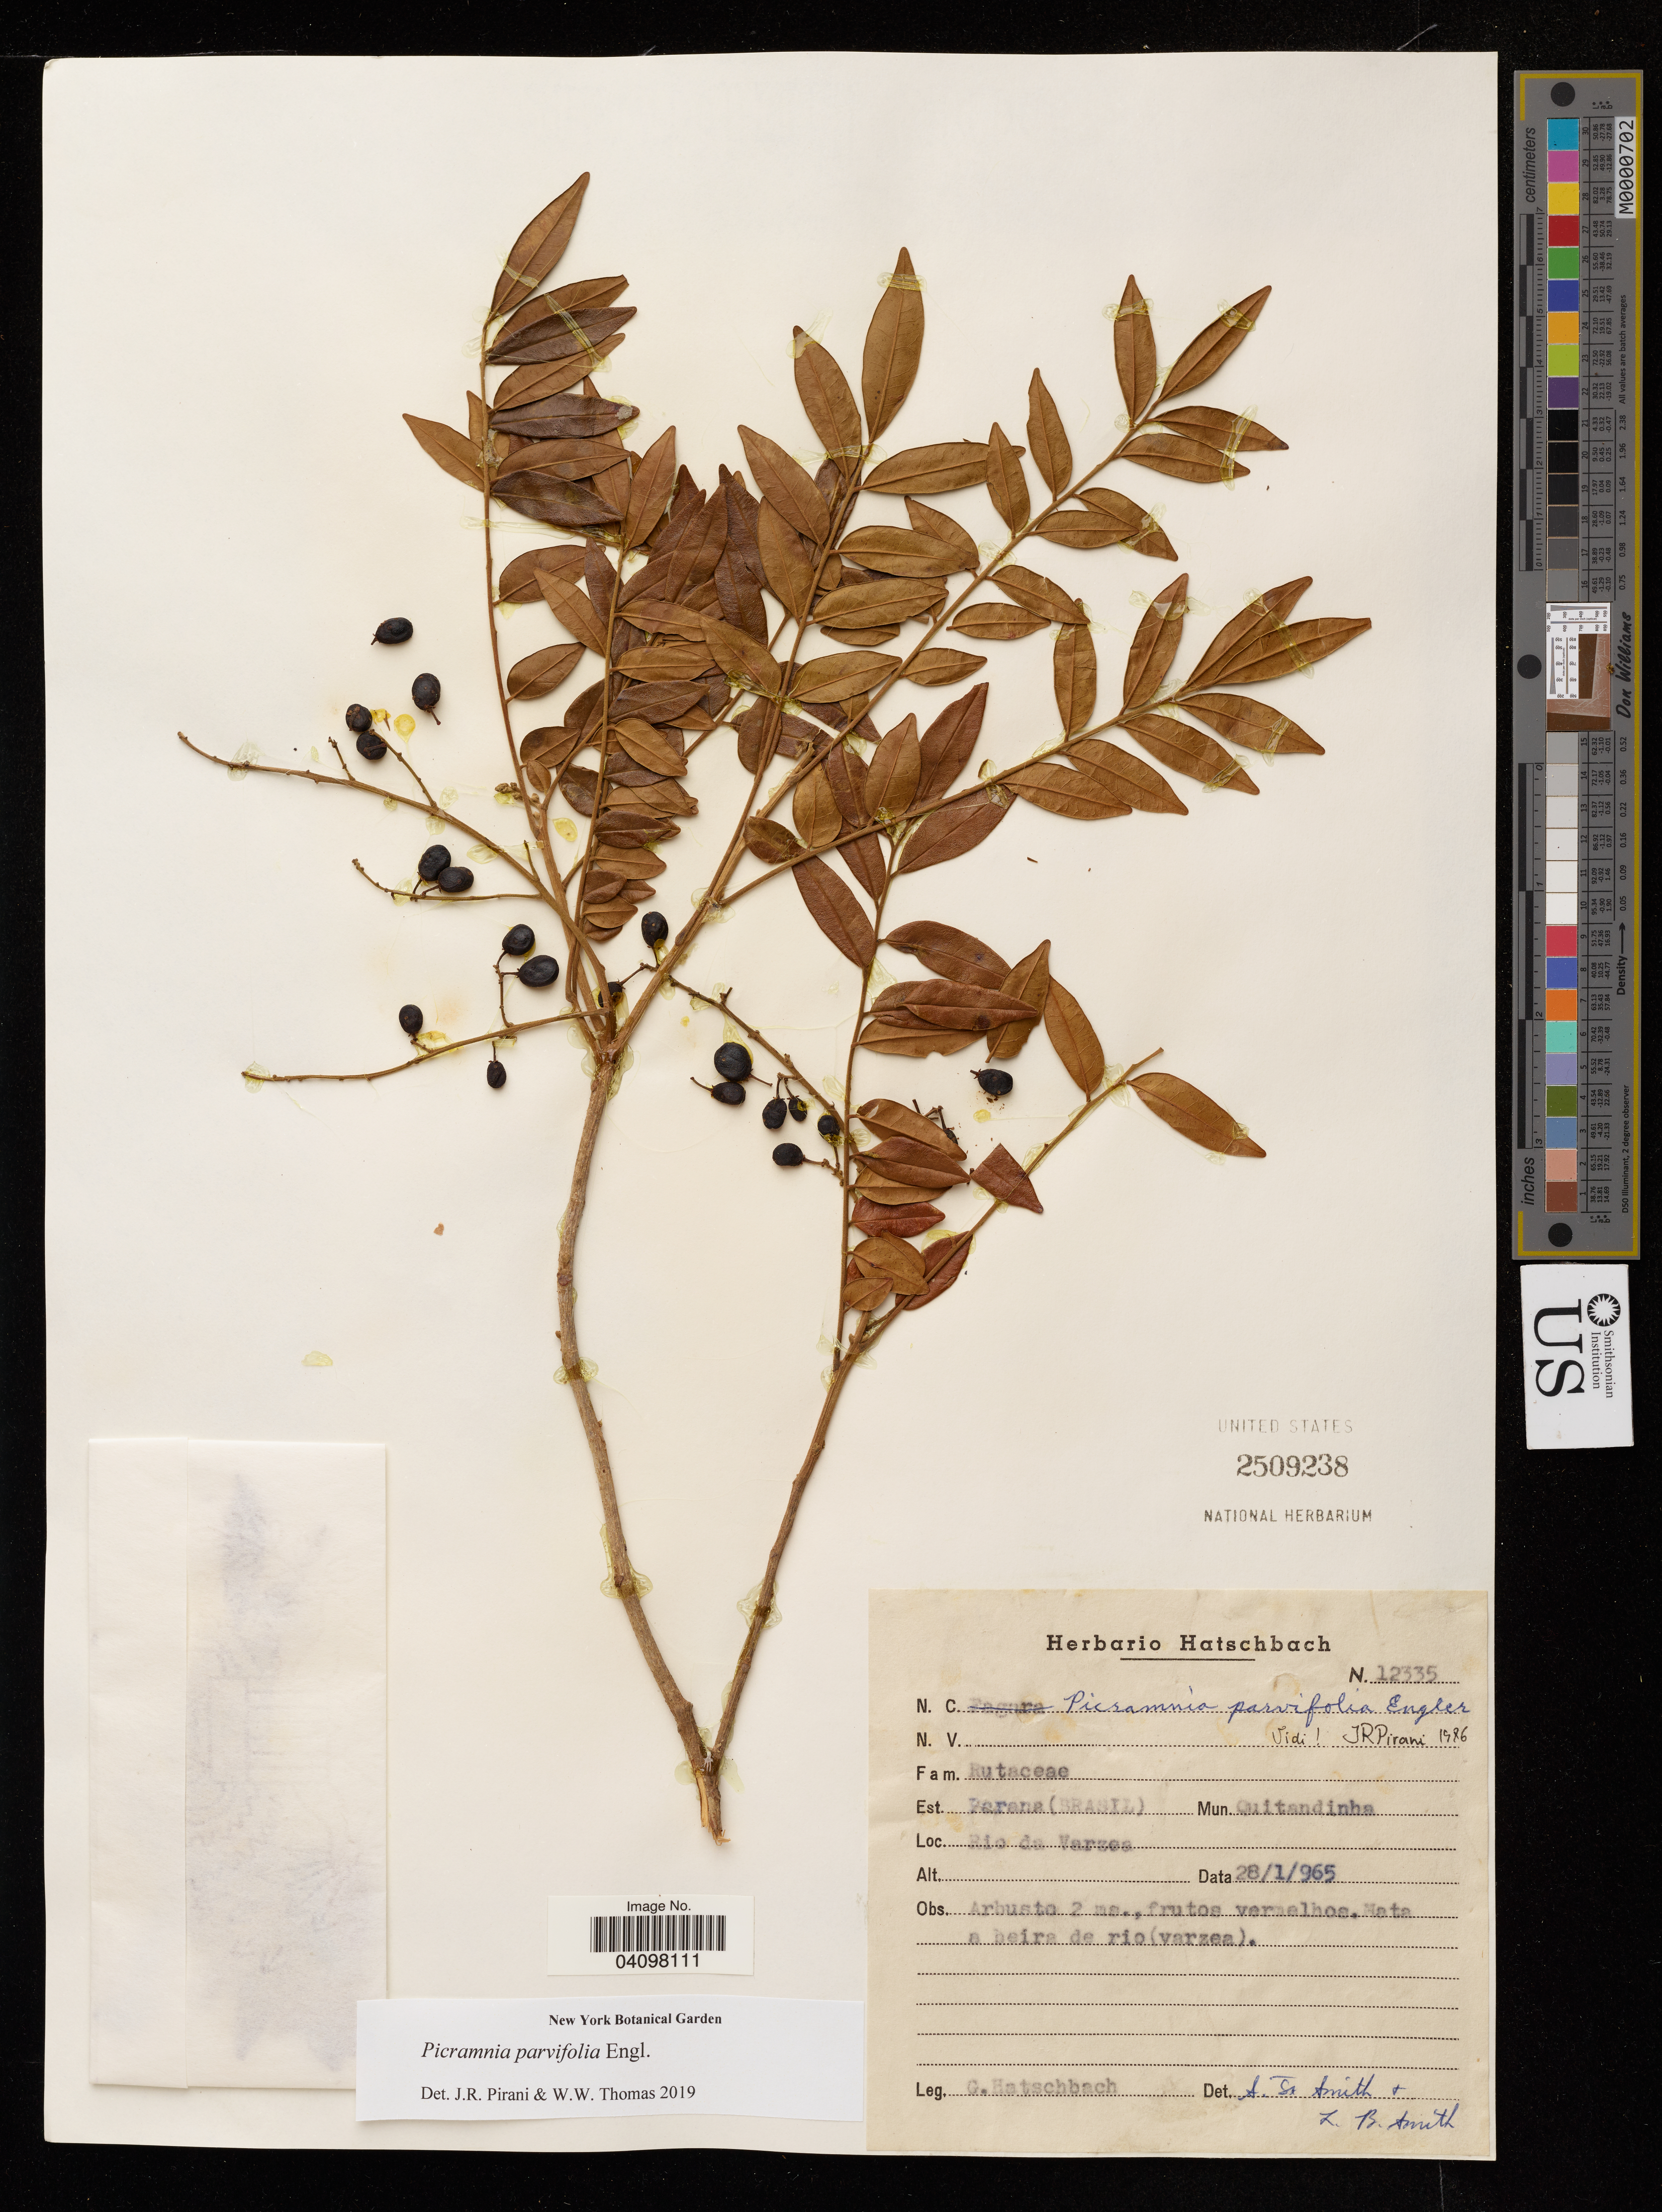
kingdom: Plantae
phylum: Tracheophyta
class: Magnoliopsida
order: Picramniales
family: Picramniaceae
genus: Picramnia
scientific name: Picramnia parvifolia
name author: Engl.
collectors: G. Hatschbach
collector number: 12335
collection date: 1965-01-28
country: Brazil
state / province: Paraná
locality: Quitandinha, Rio da Varzes.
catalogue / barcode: US 2509238